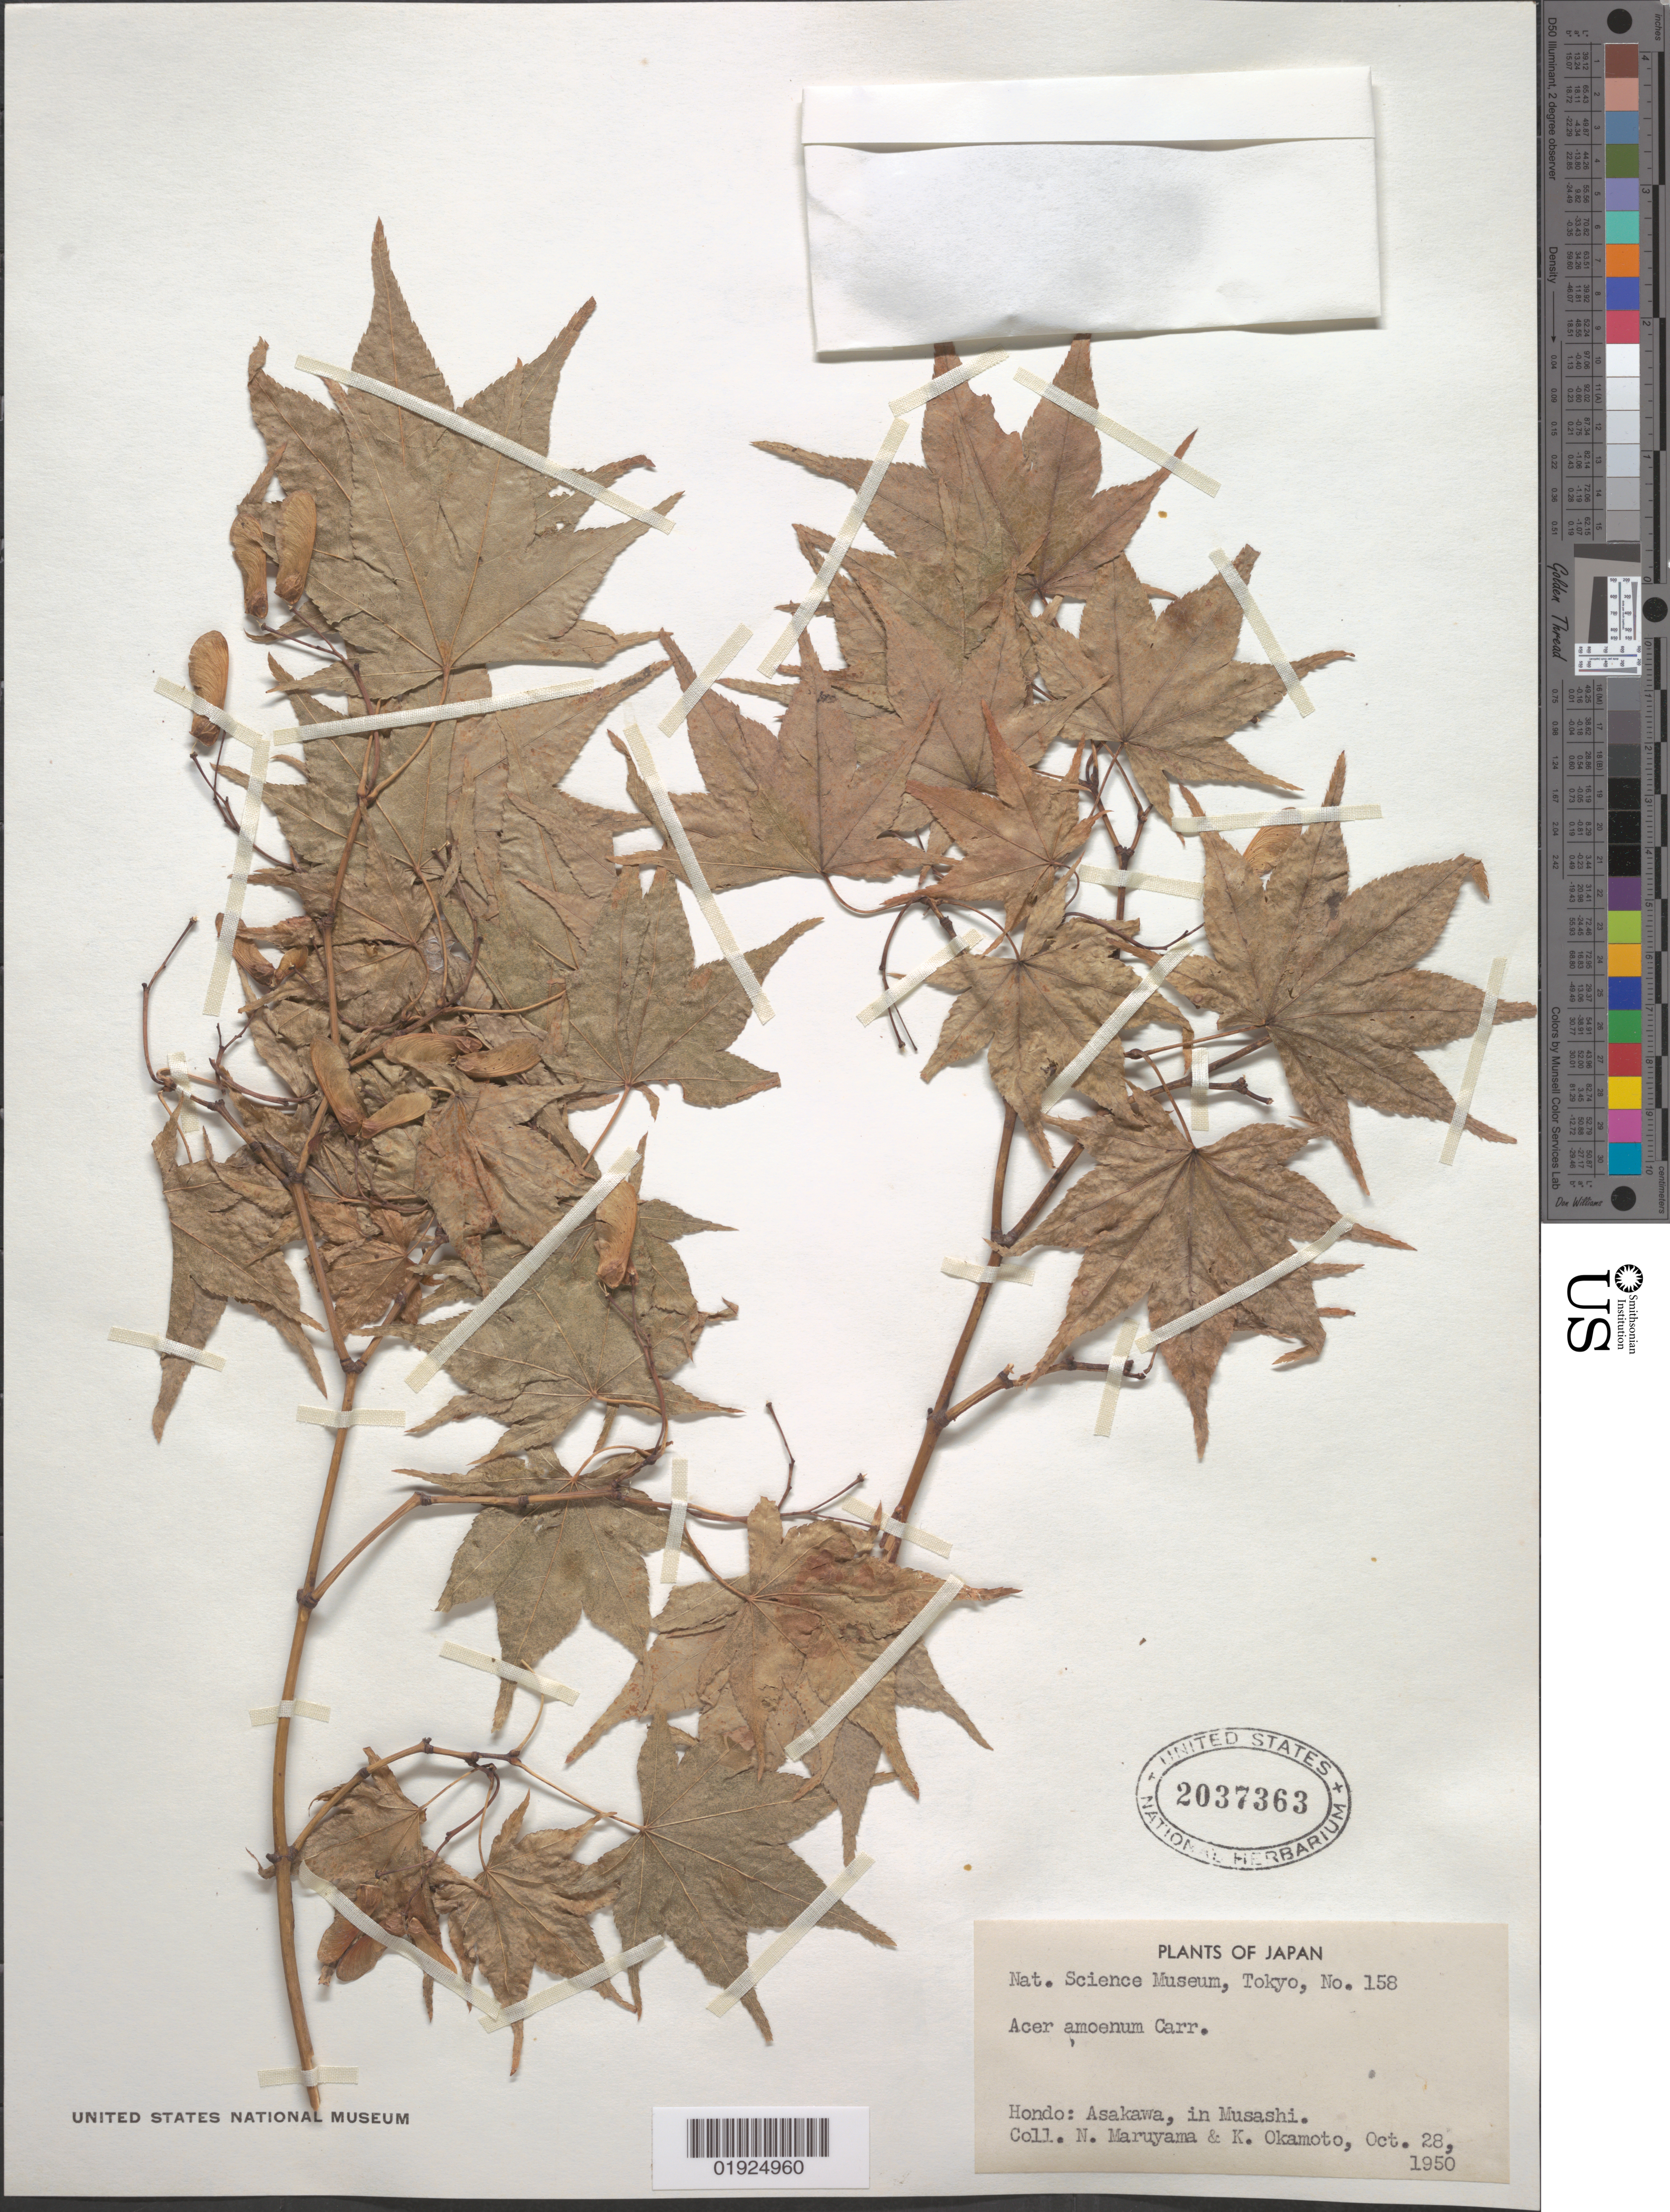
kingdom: Plantae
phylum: Tracheophyta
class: Magnoliopsida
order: Sapindales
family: Sapindaceae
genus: Acer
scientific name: Acer palmatum var. amoenum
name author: (Carrière) Ohwi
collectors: N. Maruyama & K. Okamoto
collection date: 1950-10-28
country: Japan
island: Honshu I.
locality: Hondo [Honshu]: Asakawa, in Musashi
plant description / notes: Nat. Science Museum, Tokyo, No. 158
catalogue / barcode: US 2037363